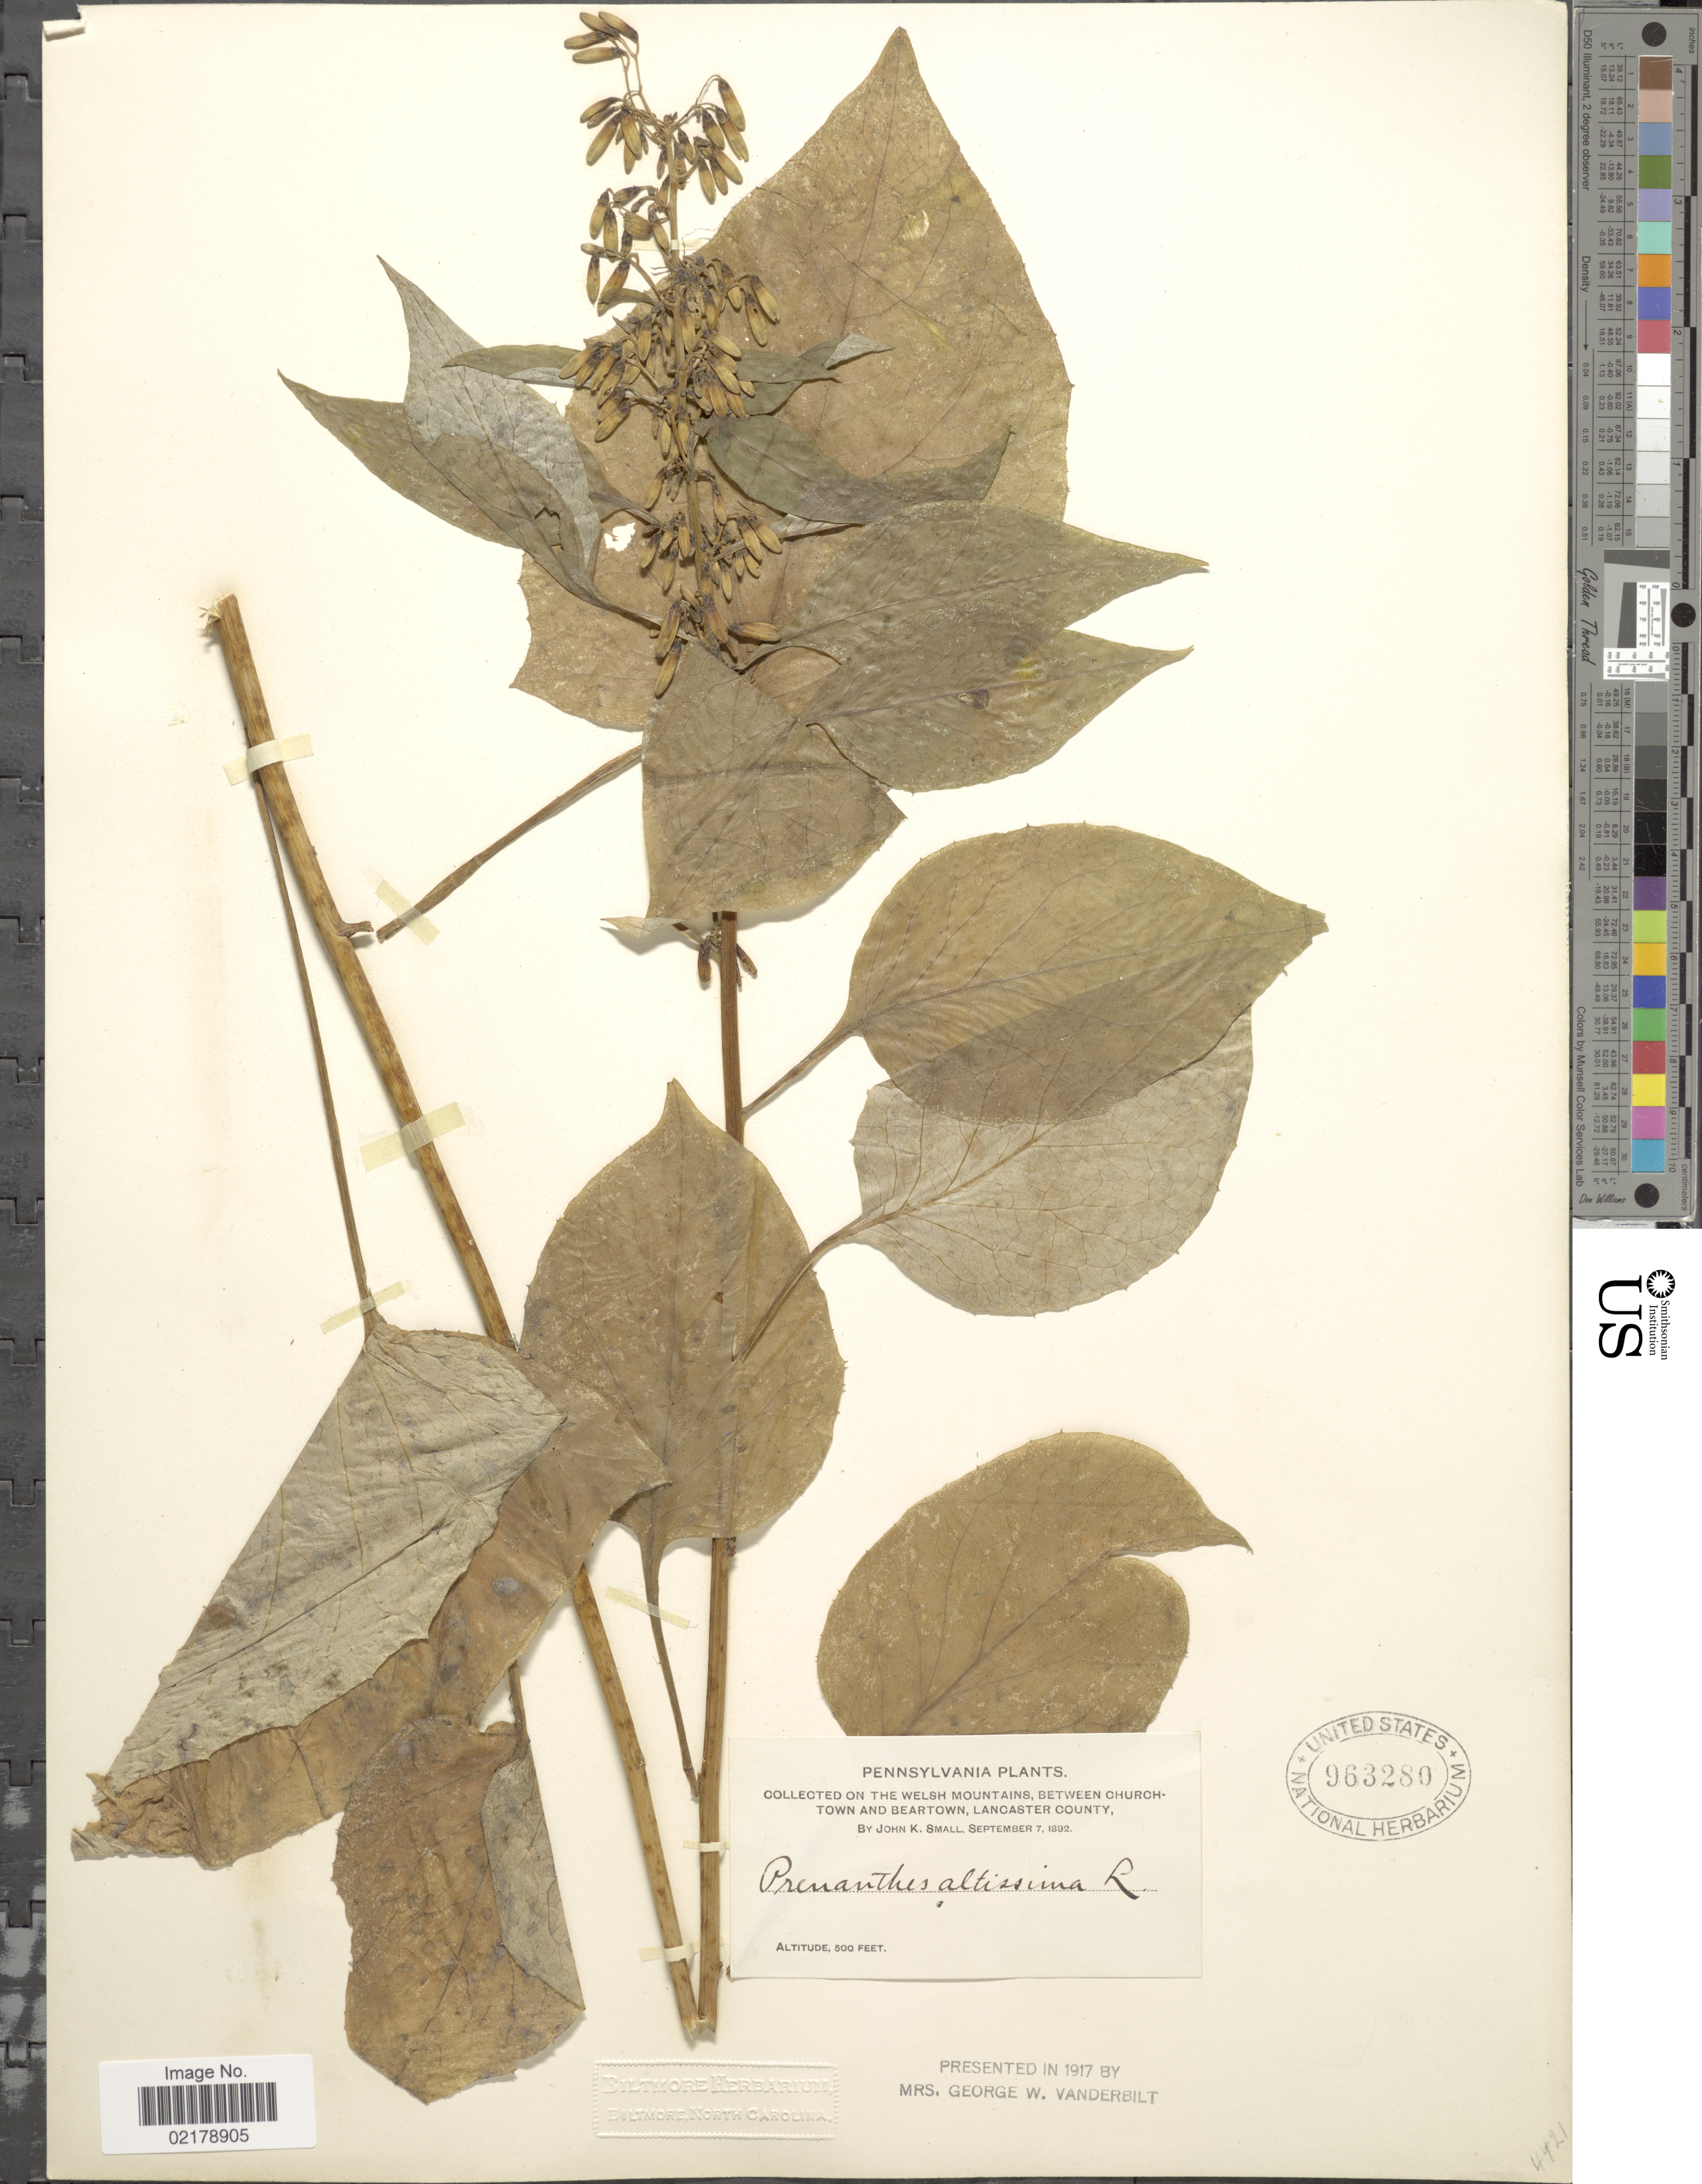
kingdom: Plantae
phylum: Tracheophyta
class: Magnoliopsida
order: Asterales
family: Asteraceae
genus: Nabalus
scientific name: Nabalus altissimus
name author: (L.) Hook.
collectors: J. K. Small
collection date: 1892-09-07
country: United States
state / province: Pennsylvania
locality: On the Welsh Mountains, between Churchtown and Beartown, Lancaster County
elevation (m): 152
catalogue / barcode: US 963280